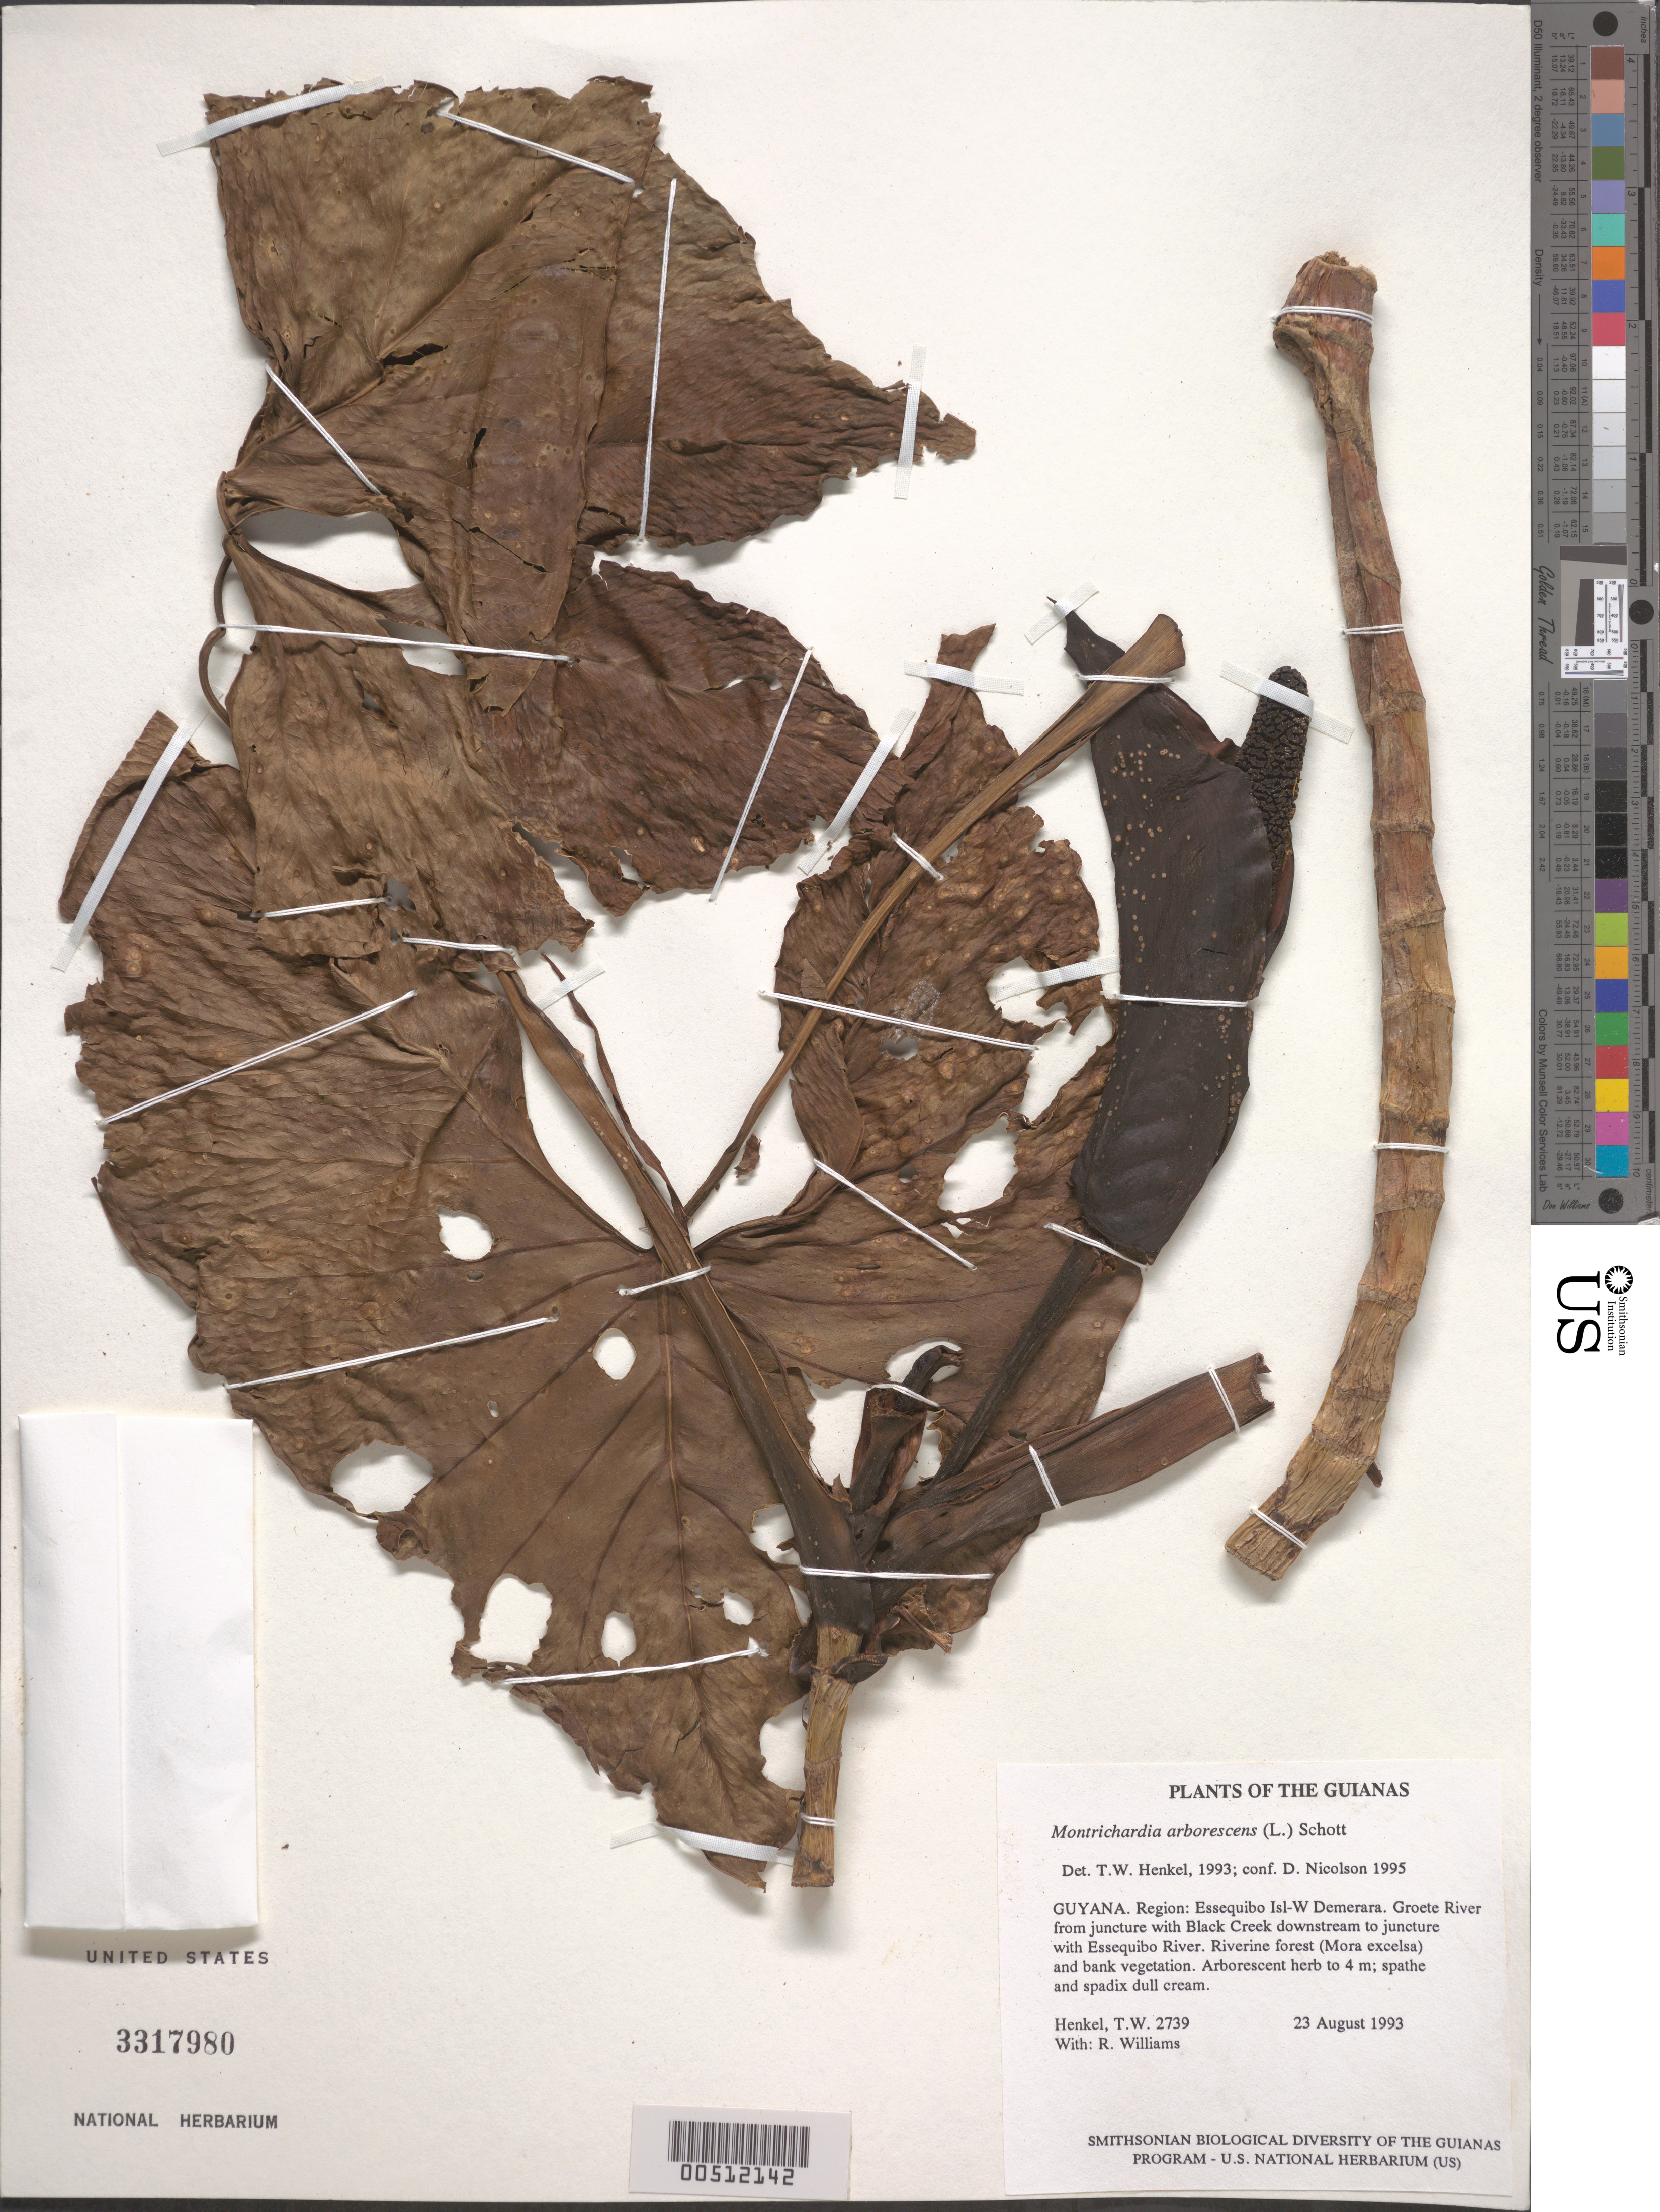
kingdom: Plantae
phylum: Tracheophyta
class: Liliopsida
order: Alismatales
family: Araceae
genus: Montrichardia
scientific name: Montrichardia arborescens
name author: (L.) Schott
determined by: Nicolson, Dan H.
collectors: T. Henkel & R. Williams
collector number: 2739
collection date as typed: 23 August 1993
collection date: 1993-08-23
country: Guyana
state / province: Essequibo Isl-W. Demerara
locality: Groete R from juncture with Black Cr. downstream to juncture with Essequibo R.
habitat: Riverine forest (Mora excelsa) and bank vegetation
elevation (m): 8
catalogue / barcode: US 3317980